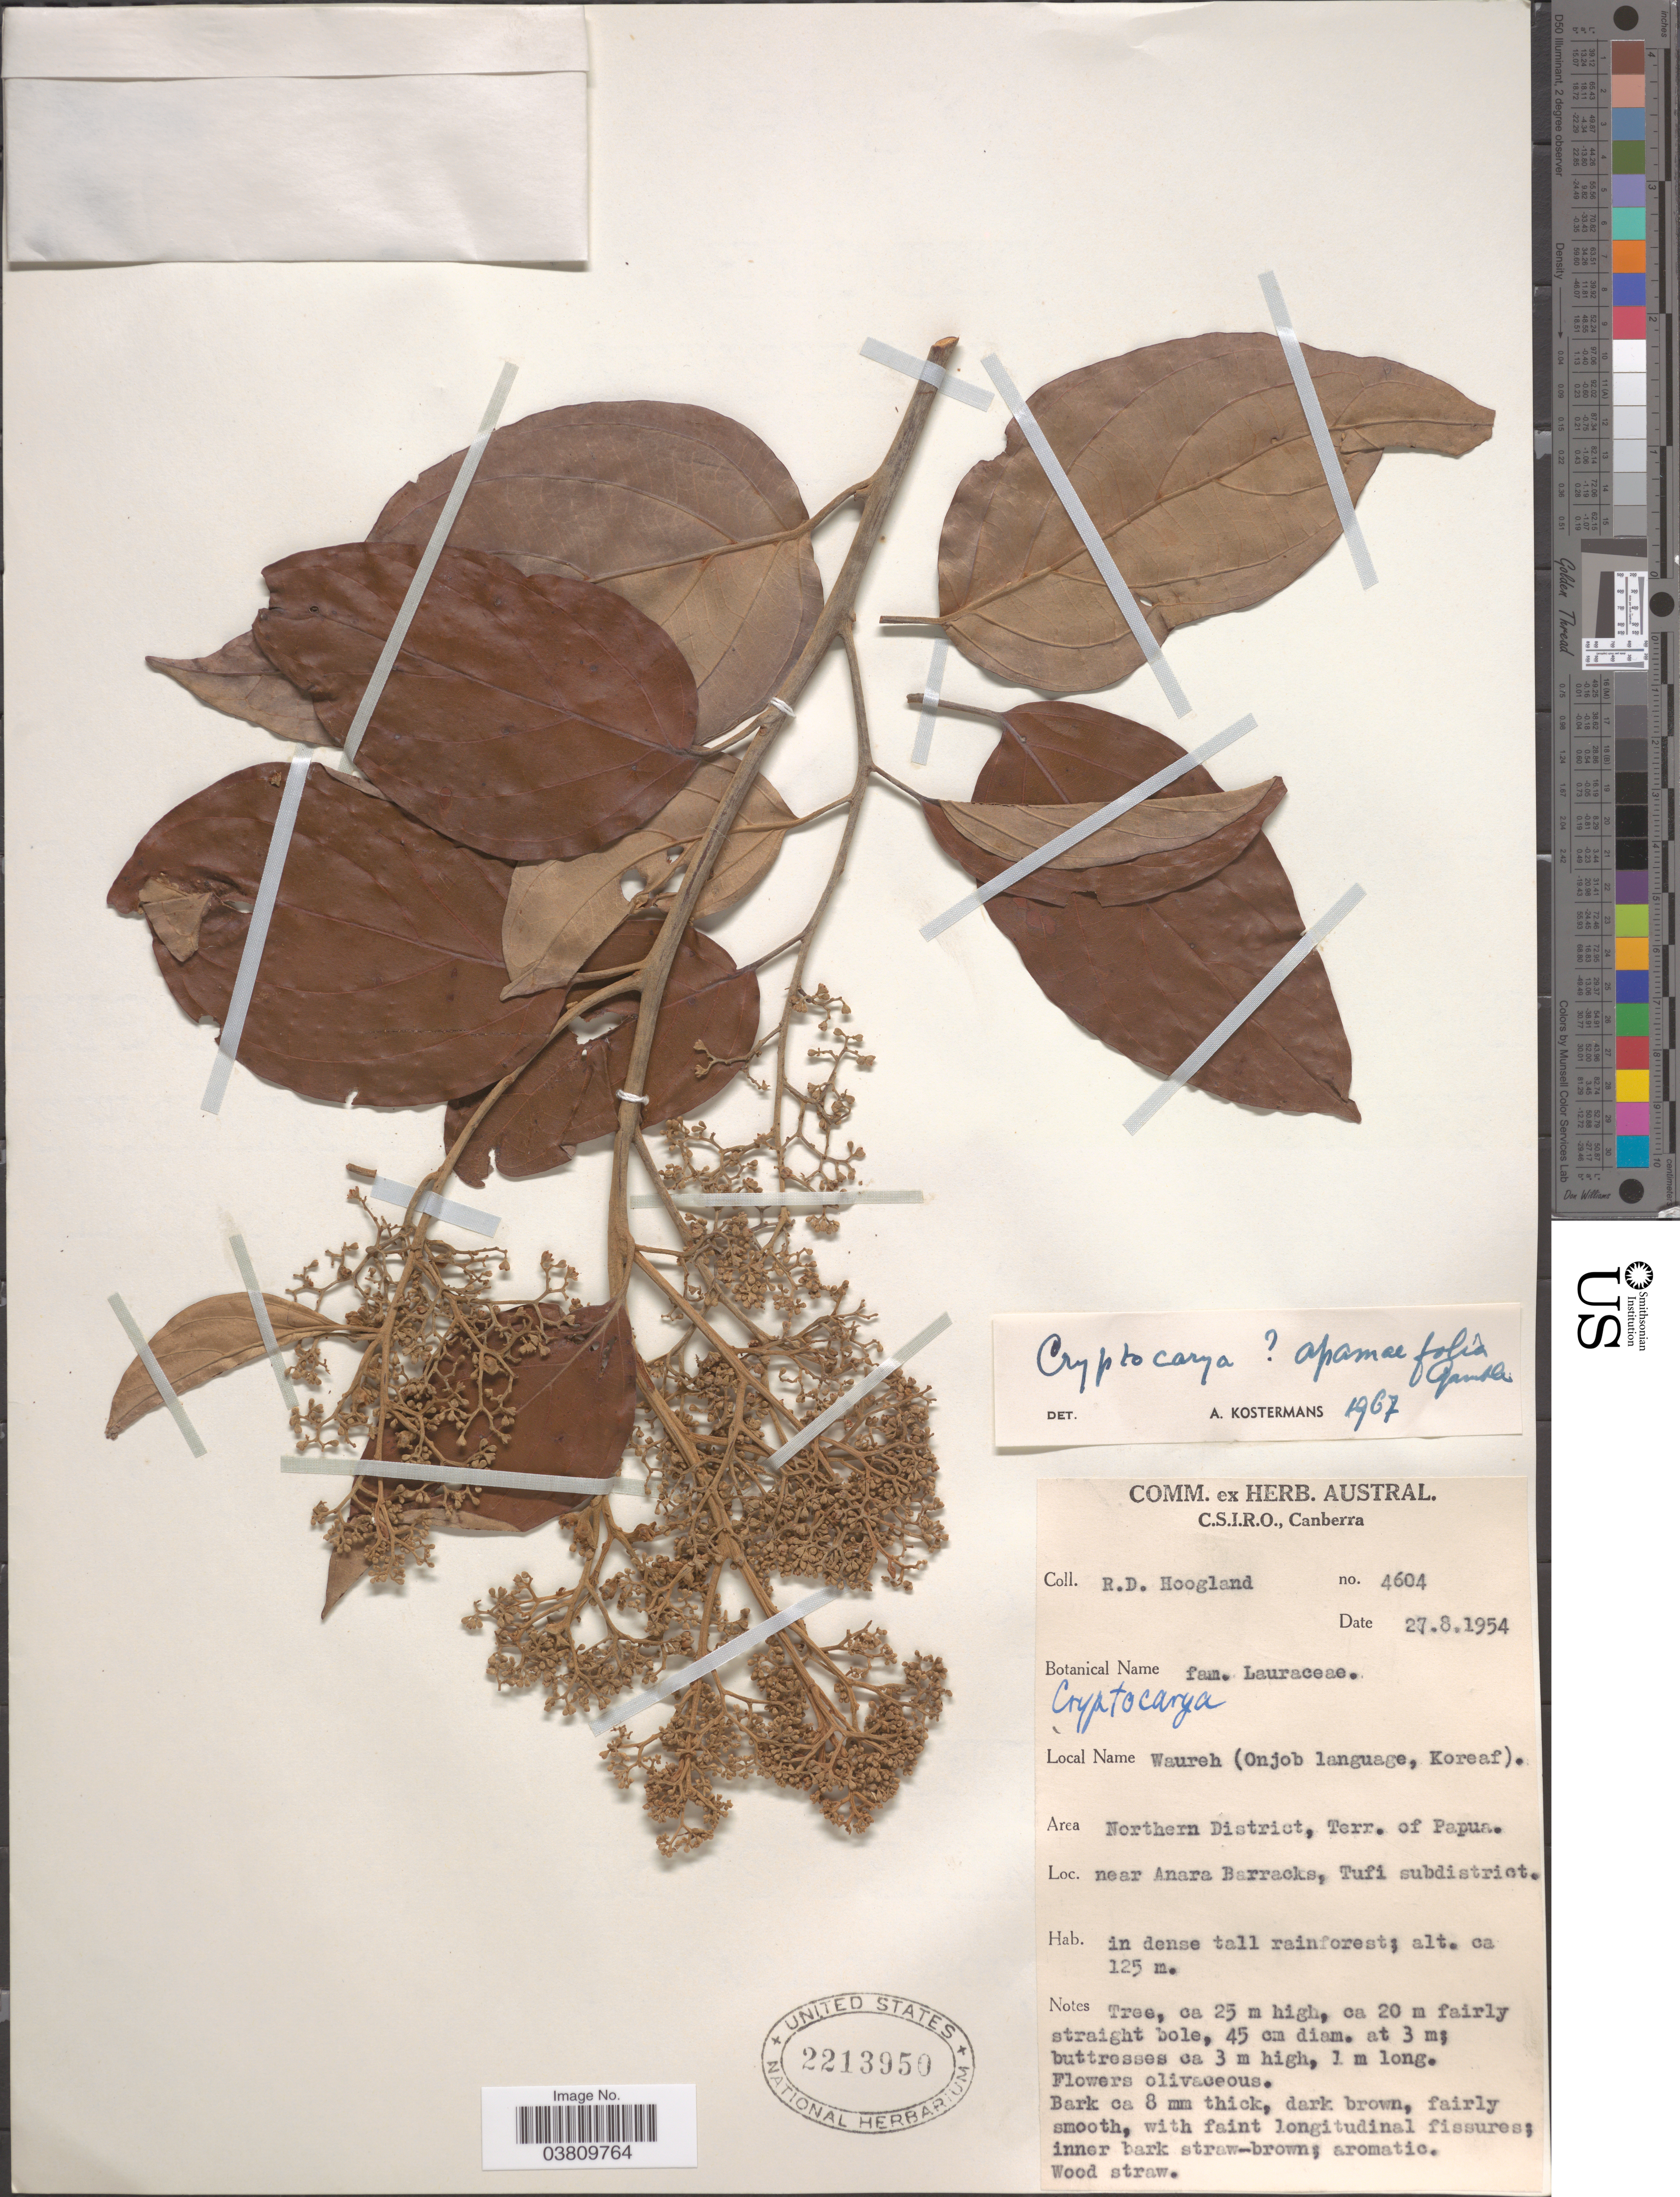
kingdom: Plantae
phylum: Tracheophyta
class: Magnoliopsida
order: Laurales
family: Lauraceae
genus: Cryptocarya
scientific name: Cryptocarya apamifolia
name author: Gamble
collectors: R. D. Hoogland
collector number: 4604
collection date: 1954-08-27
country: Papua New Guinea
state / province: Northern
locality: Area Northern District, Terr. of Papua. Near Anara Barracks, Tufi subdistrict.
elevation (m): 125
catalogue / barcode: US 2213950